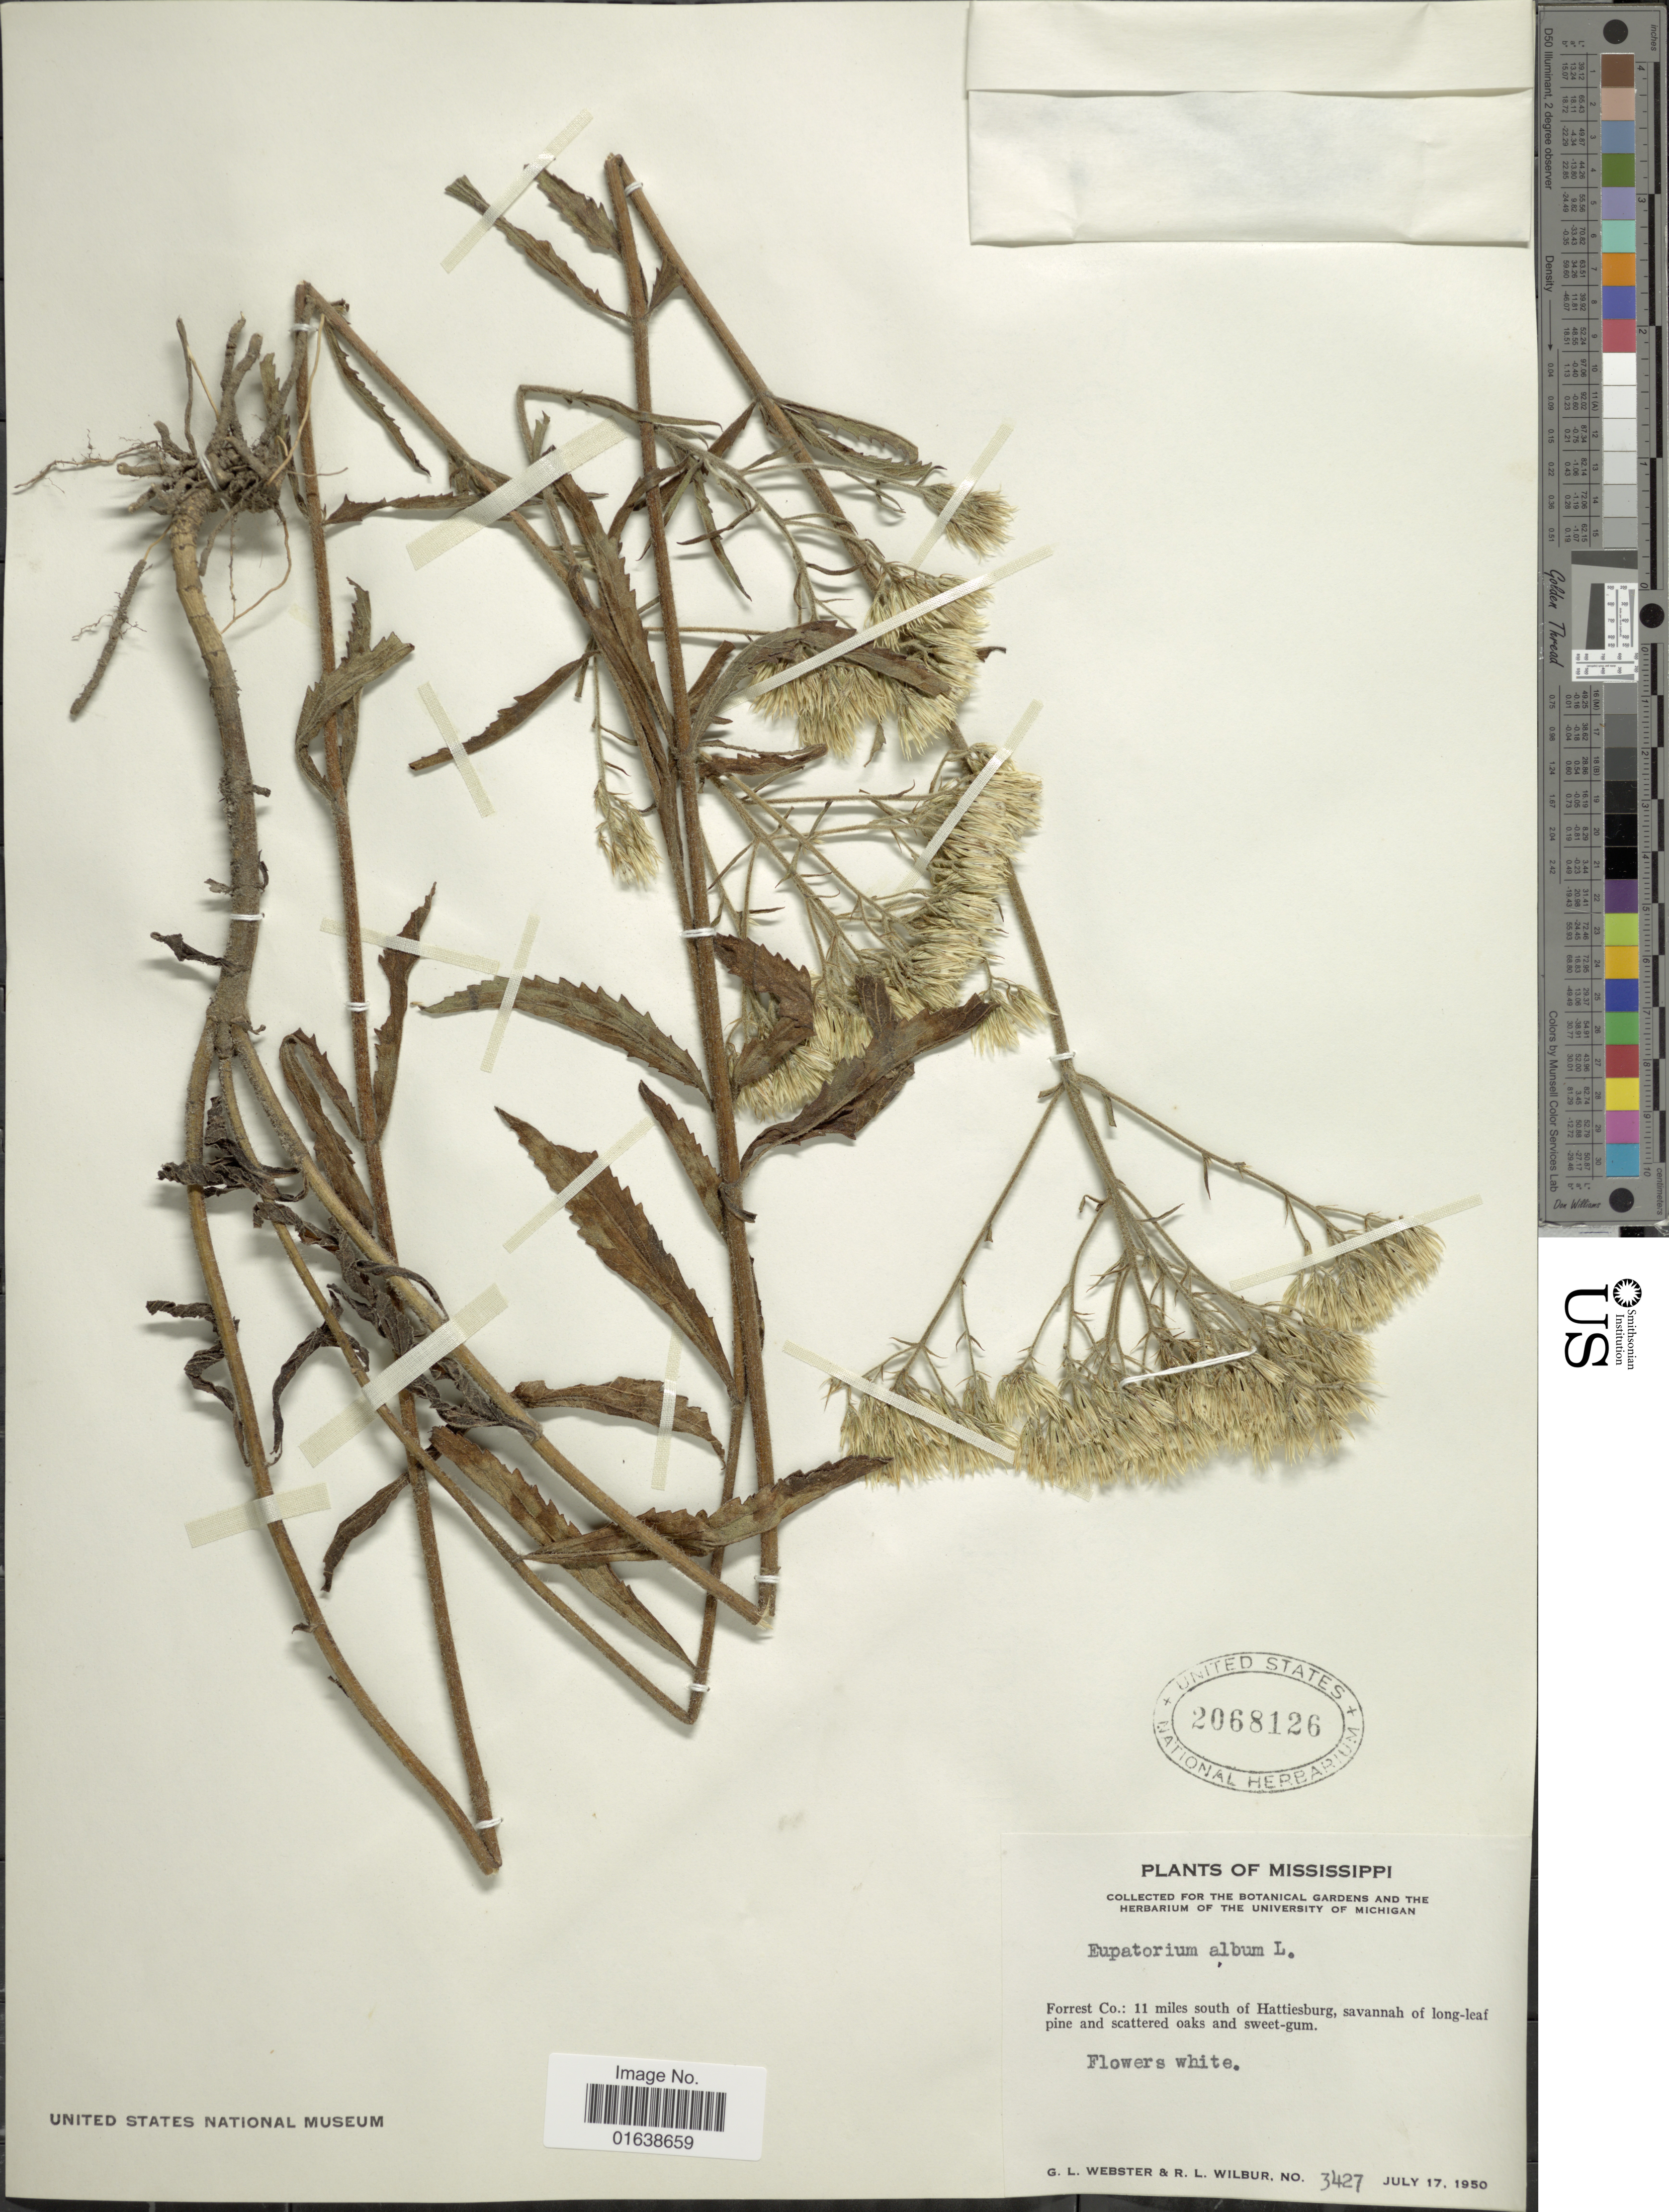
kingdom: Plantae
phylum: Tracheophyta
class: Magnoliopsida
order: Asterales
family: Asteraceae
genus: Eupatorium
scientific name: Eupatorium album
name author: L.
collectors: G. L. Webster & R. L. Wilbur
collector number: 3427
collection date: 1950-07-17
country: United States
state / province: Mississippi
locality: Mississippi. Forrest Co.: 11 miles south of Hattiesburg, savanah of long-leaf pine and scattered oaks and sweet-gum.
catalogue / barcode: US 2068126